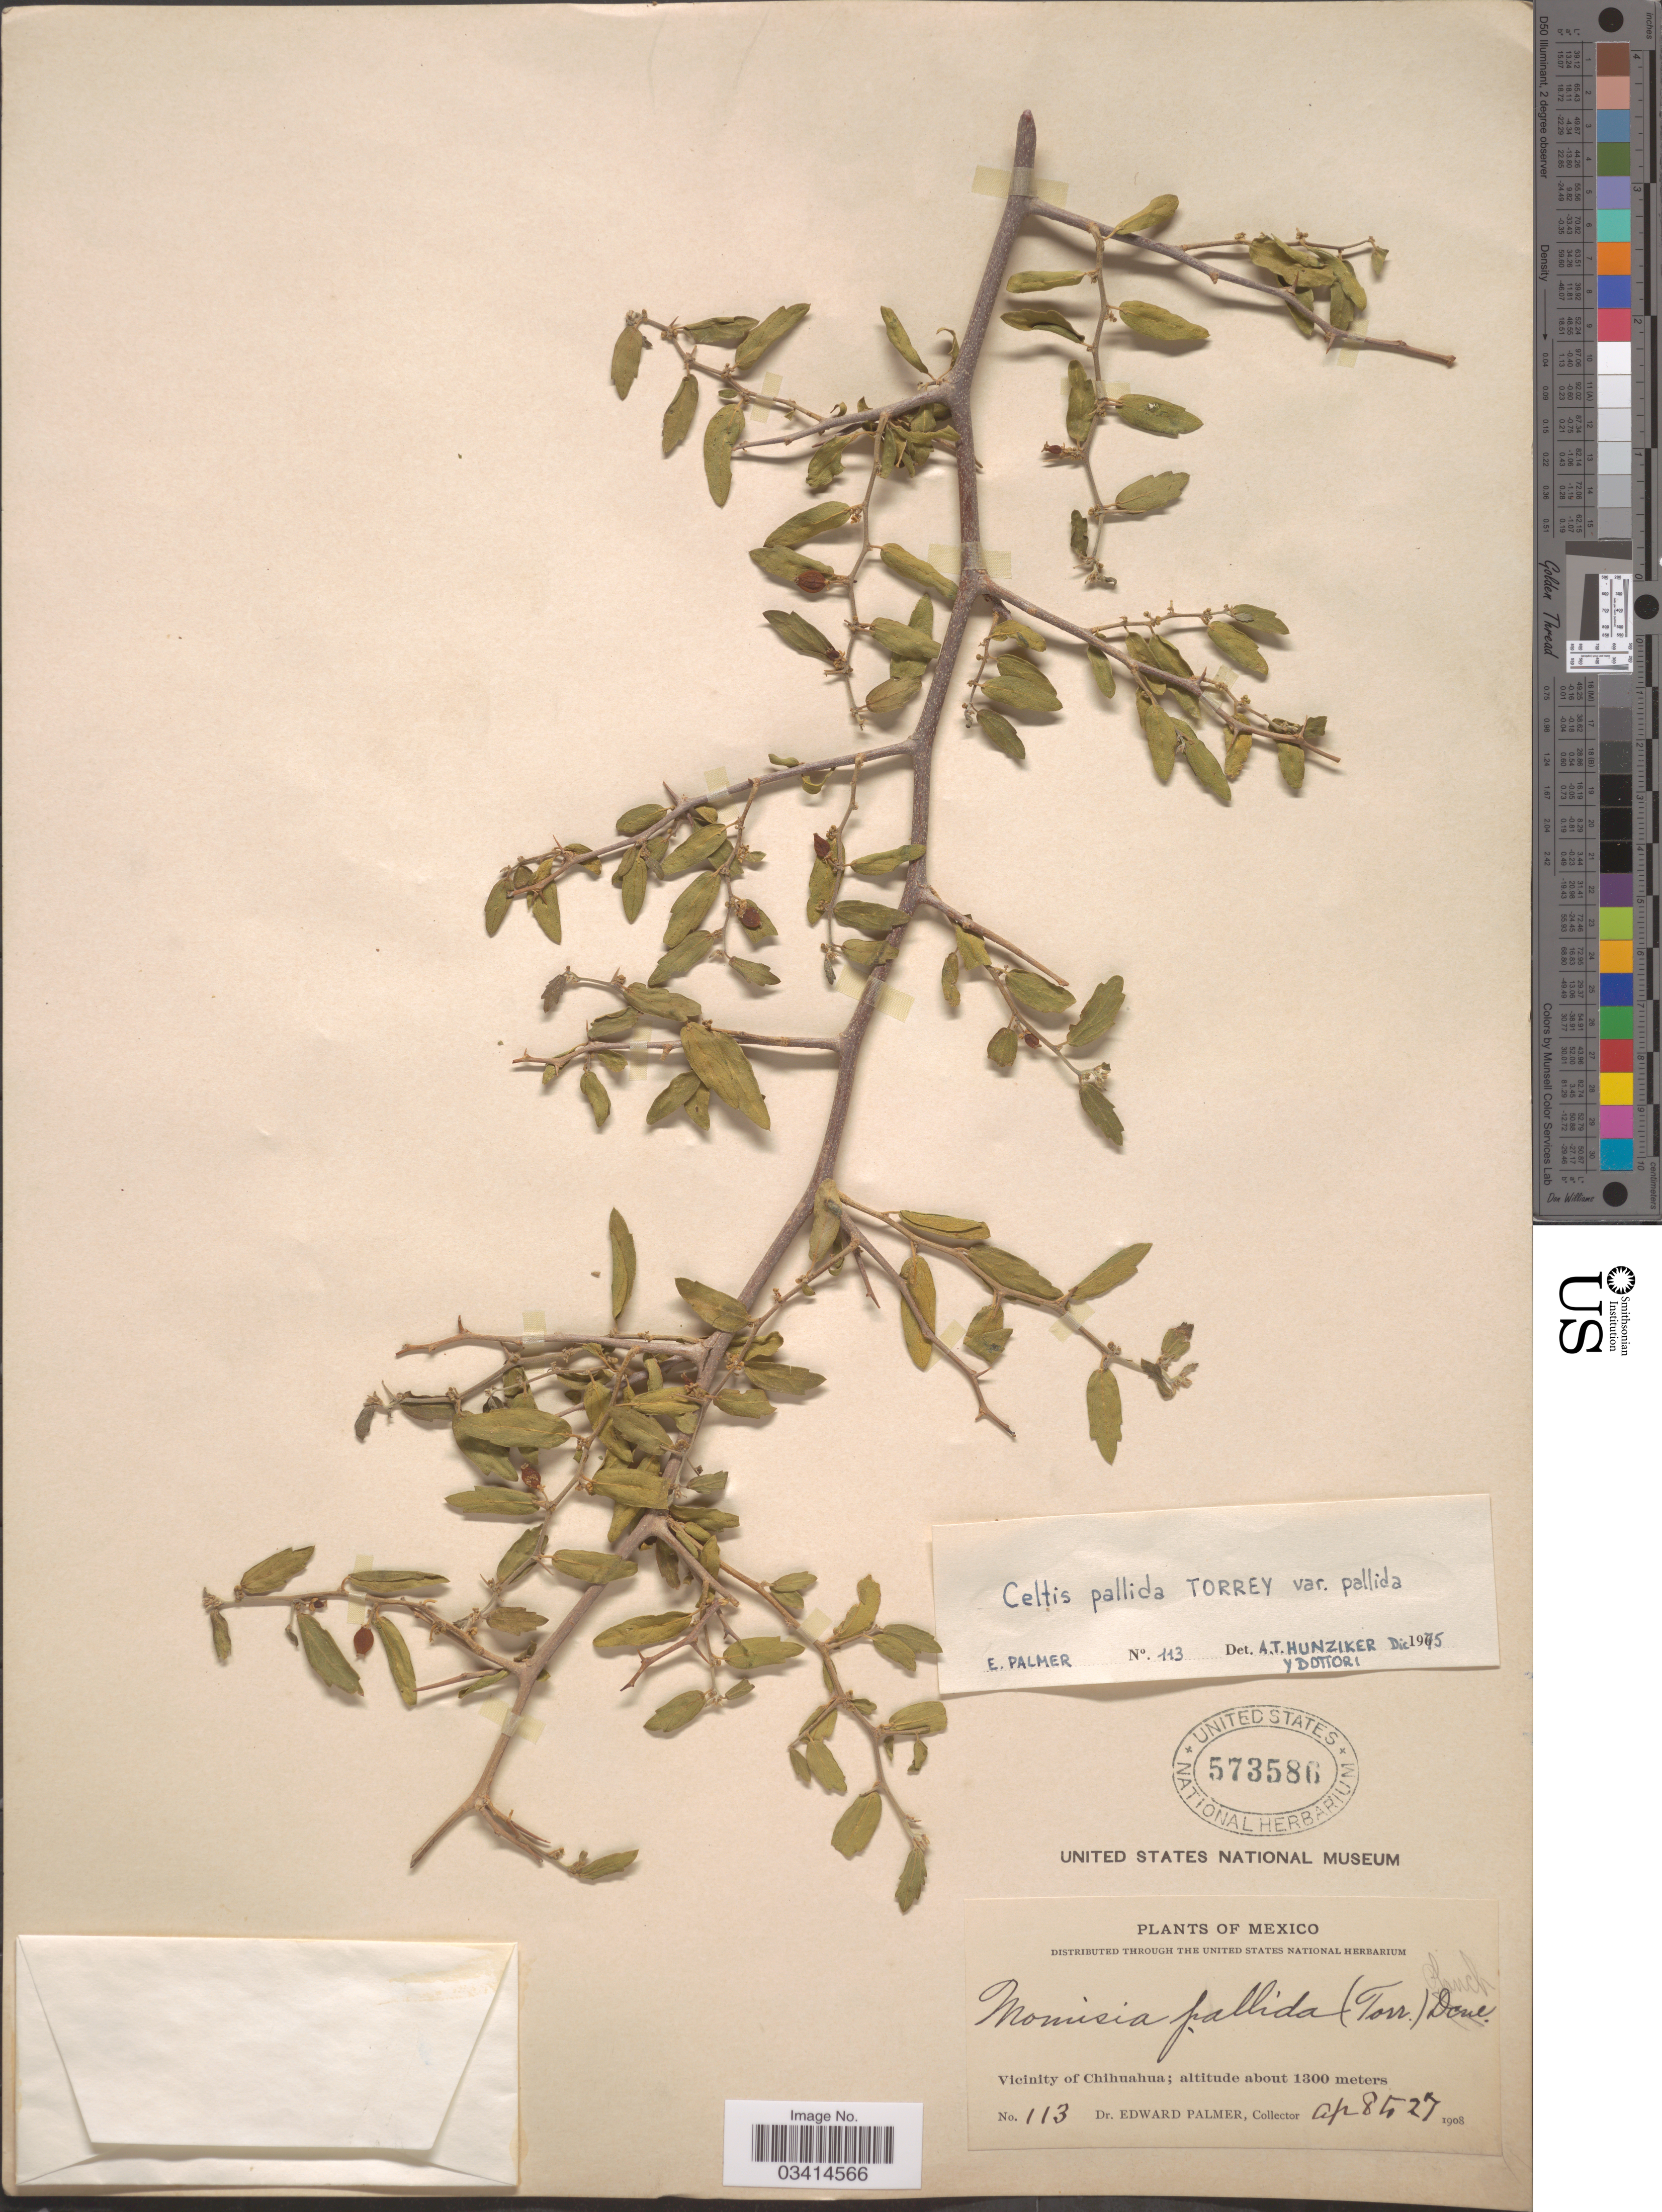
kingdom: Plantae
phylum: Tracheophyta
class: Magnoliopsida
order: Rosales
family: Cannabaceae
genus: Celtis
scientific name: Celtis pallida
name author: Torr. in Emory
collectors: E. Palmer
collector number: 113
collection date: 1908-04-08/1908-04-27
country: Mexico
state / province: Chihuahua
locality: Vicinity of Chihuahua.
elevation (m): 1300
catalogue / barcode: US 573586